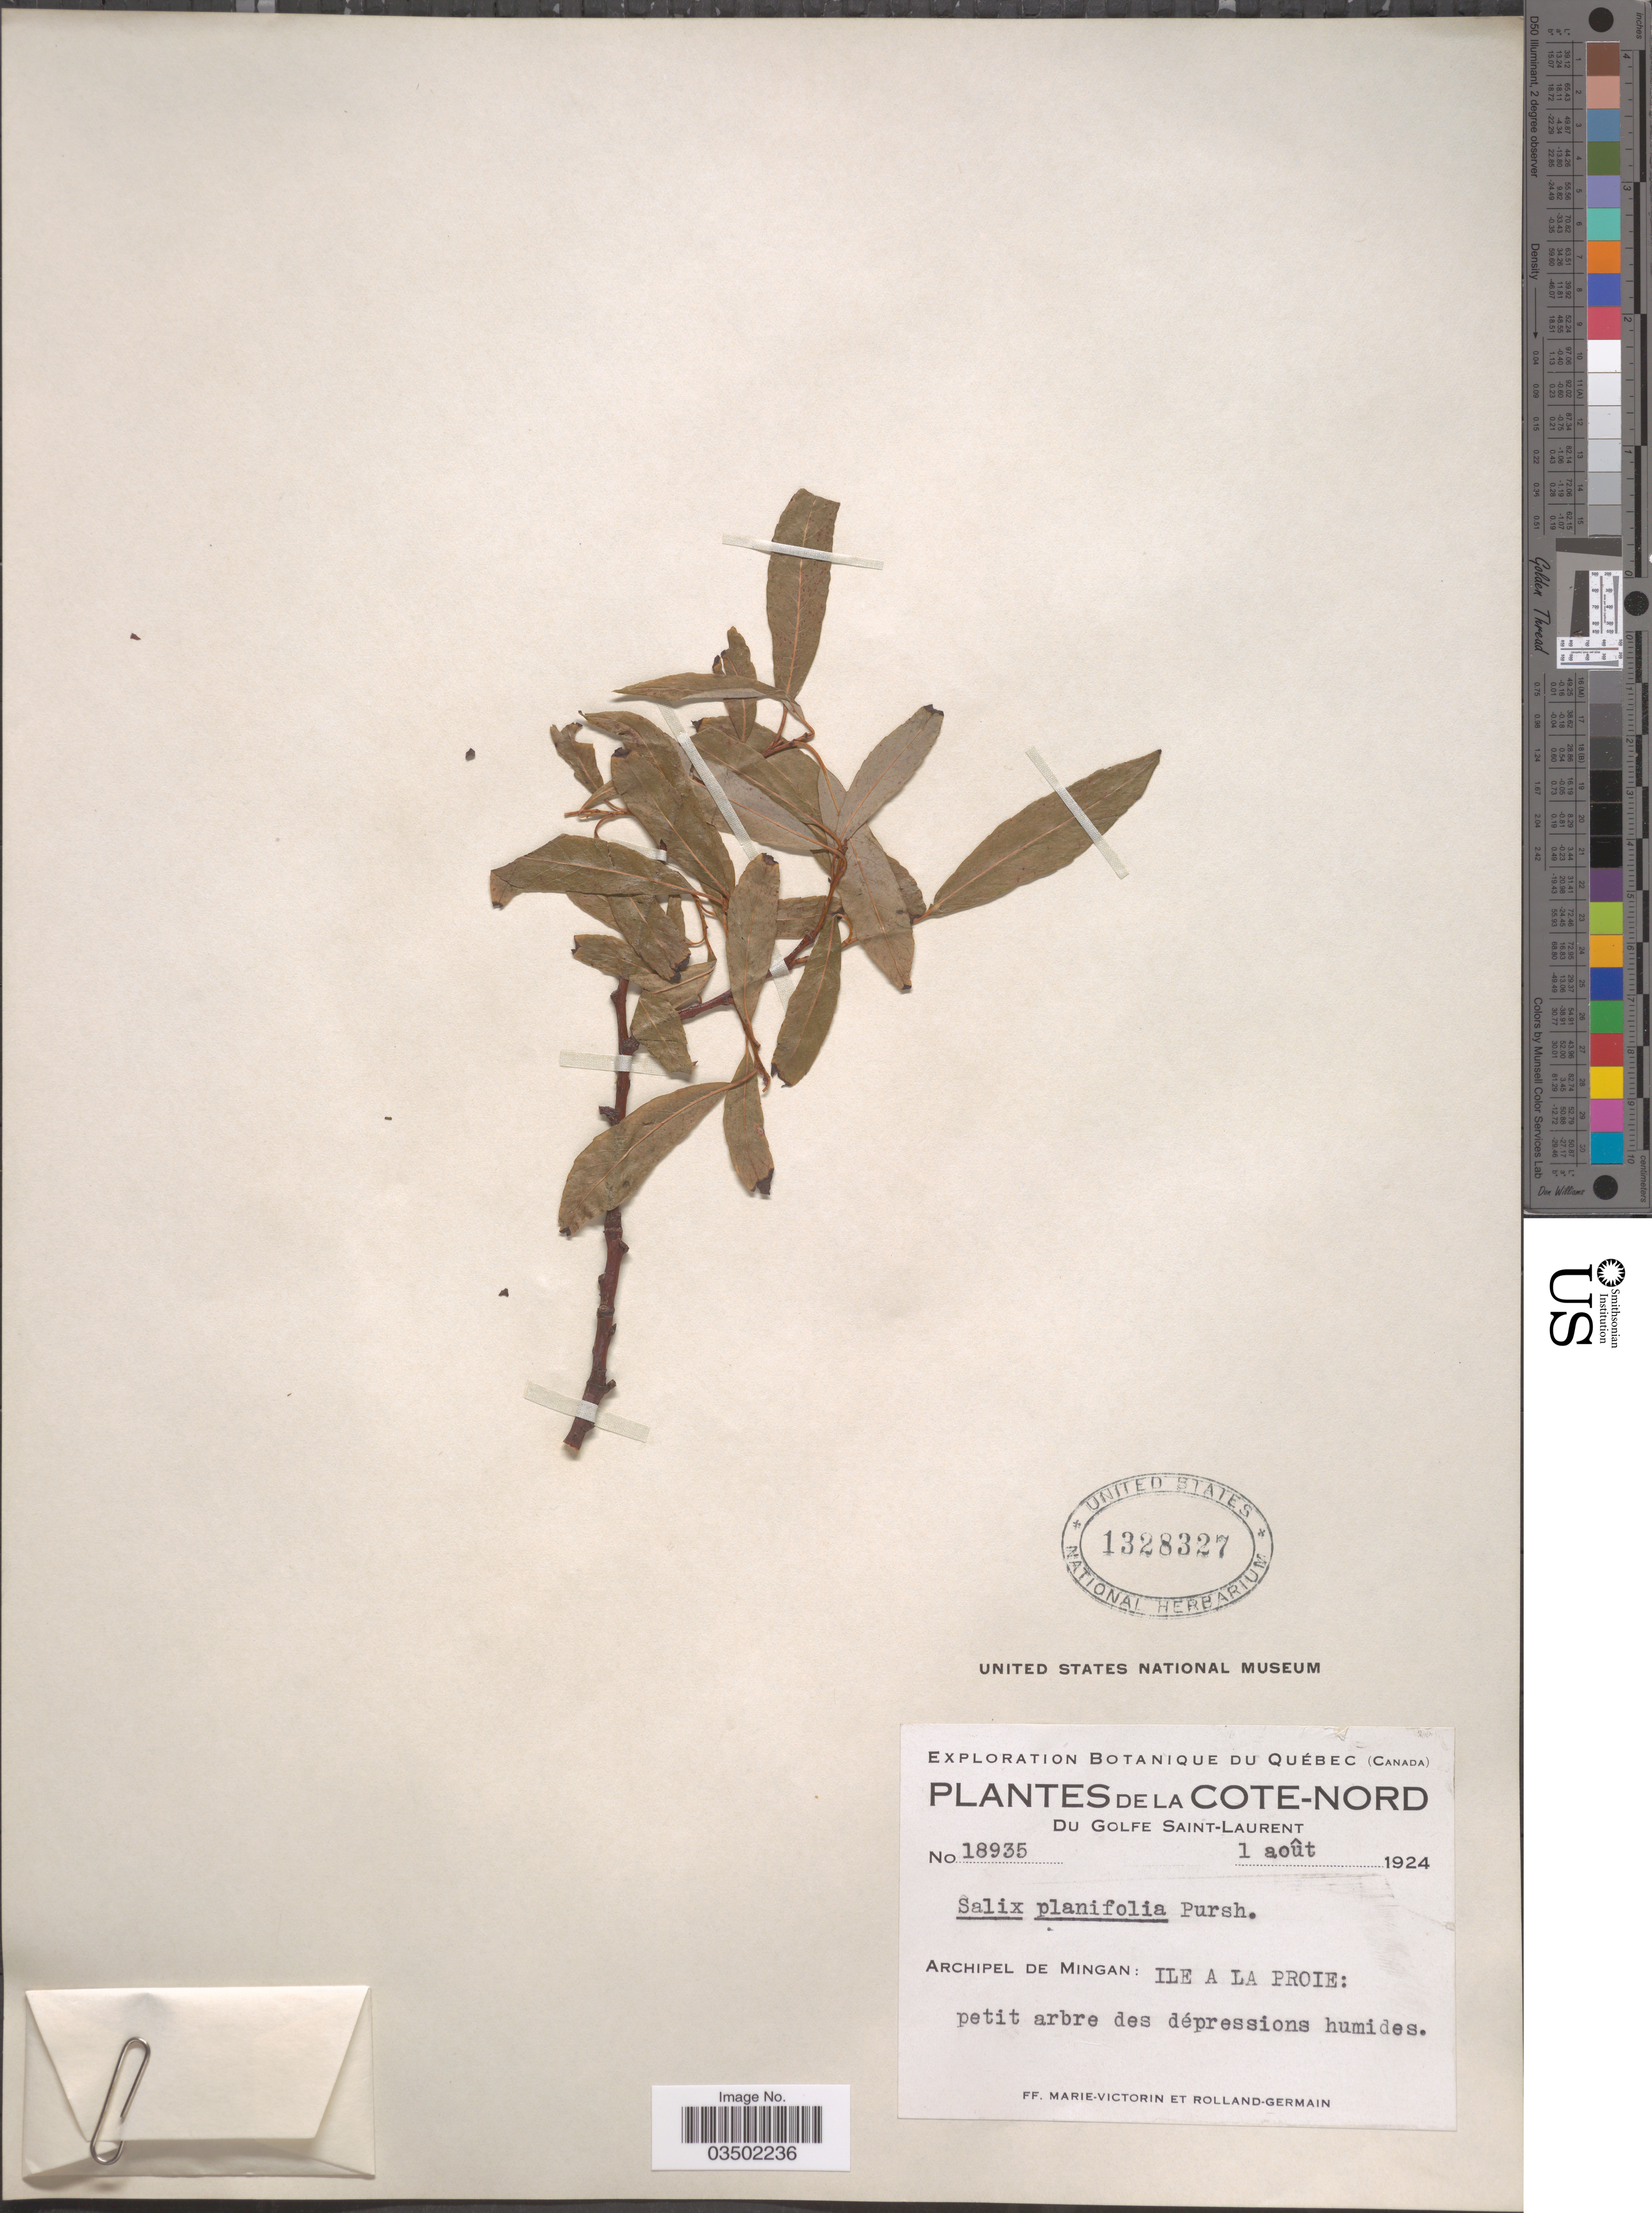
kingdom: Plantae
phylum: Tracheophyta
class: Magnoliopsida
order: Malpighiales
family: Salicaceae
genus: Salix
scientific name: Salix planifolia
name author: Pursh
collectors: F. Marie-Victorin & Rolland-Germain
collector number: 18935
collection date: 1924-08-01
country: Canada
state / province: Quebec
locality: De la Cote-Nord, du Golfe Saint-Laurent. Archipel de Mingan: Ile a La Proie.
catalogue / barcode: US 1328327